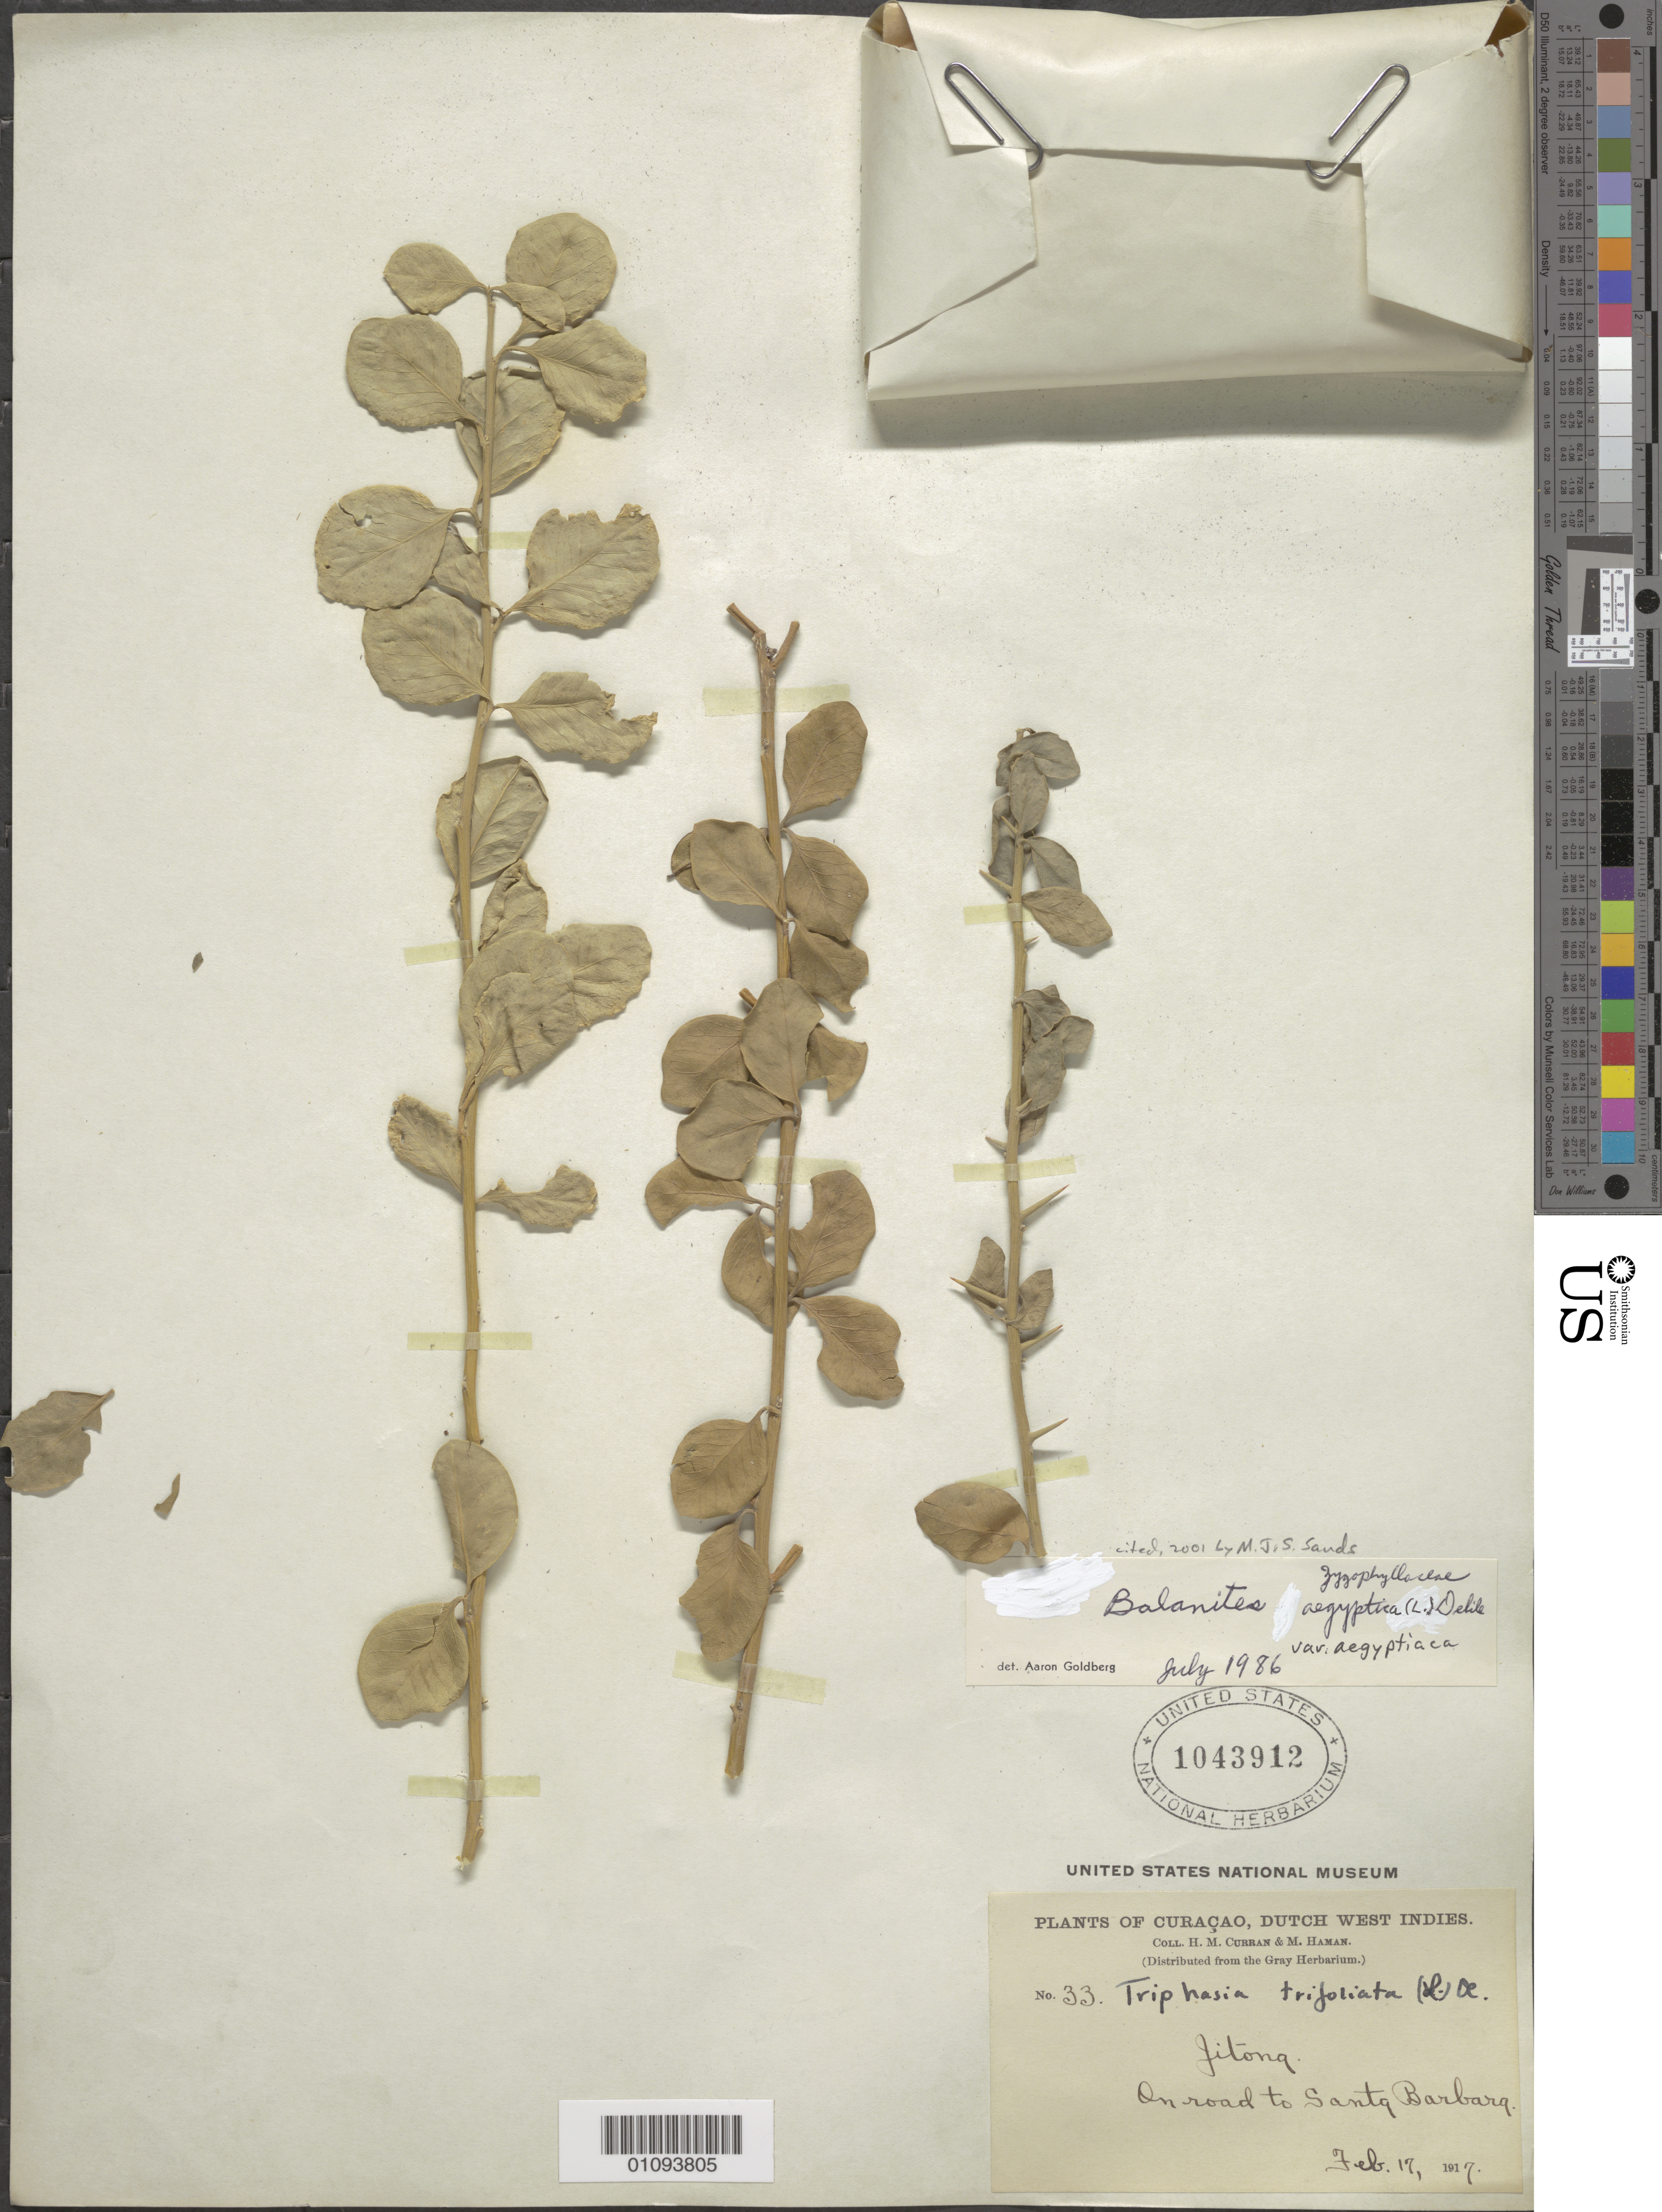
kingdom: Plantae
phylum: Tracheophyta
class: Magnoliopsida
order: Zygophyllales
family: Zygophyllaceae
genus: Balanites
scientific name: Balanites aegyptiaca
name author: (L.) Delile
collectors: H. M. Curran & M. Haman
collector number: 33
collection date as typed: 17 Feb 1917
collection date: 1917-02-17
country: Curaçao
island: Curaçao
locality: Road to Santa Barbara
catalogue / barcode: US 1043912